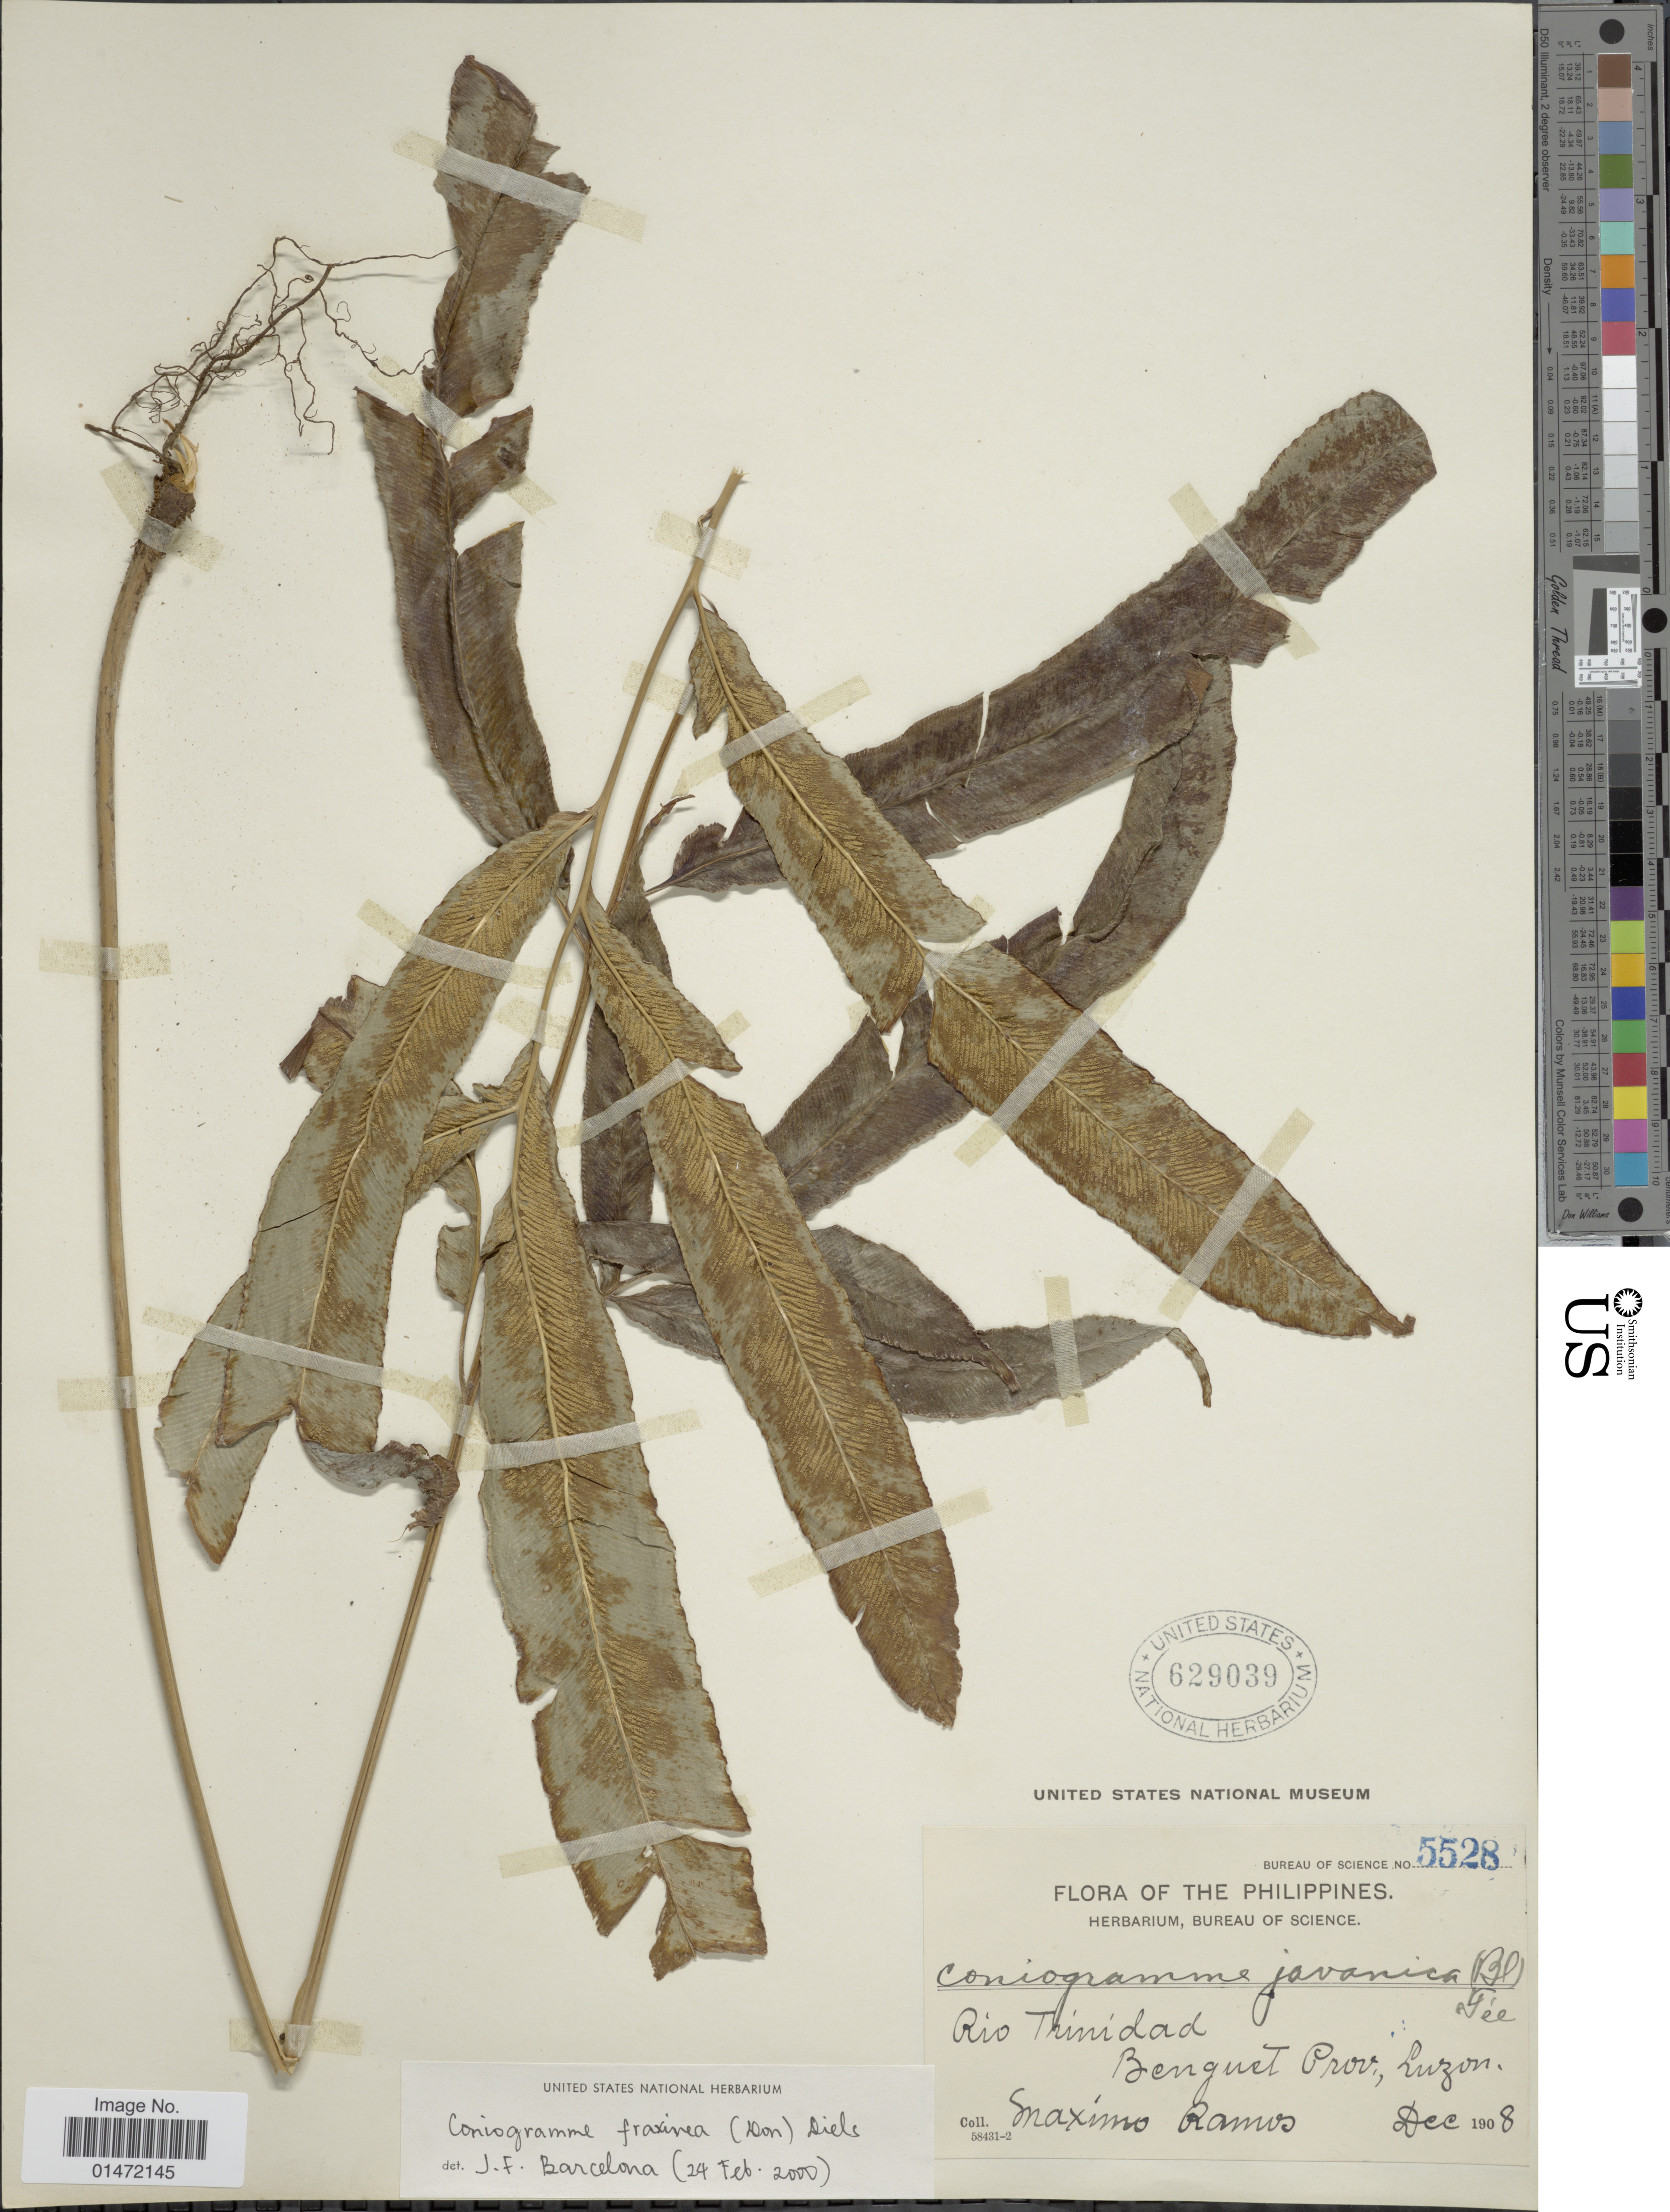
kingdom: Plantae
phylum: Tracheophyta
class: Polypodiopsida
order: Polypodiales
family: Pteridaceae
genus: Coniogramme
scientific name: Coniogramme fraxinea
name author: (D. Don) Diels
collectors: M. Ramos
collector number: Bureau of Science 5528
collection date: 1908-12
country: Philippines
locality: Rio Trinidad, Benguet Prov, Luzon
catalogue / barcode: US 629039